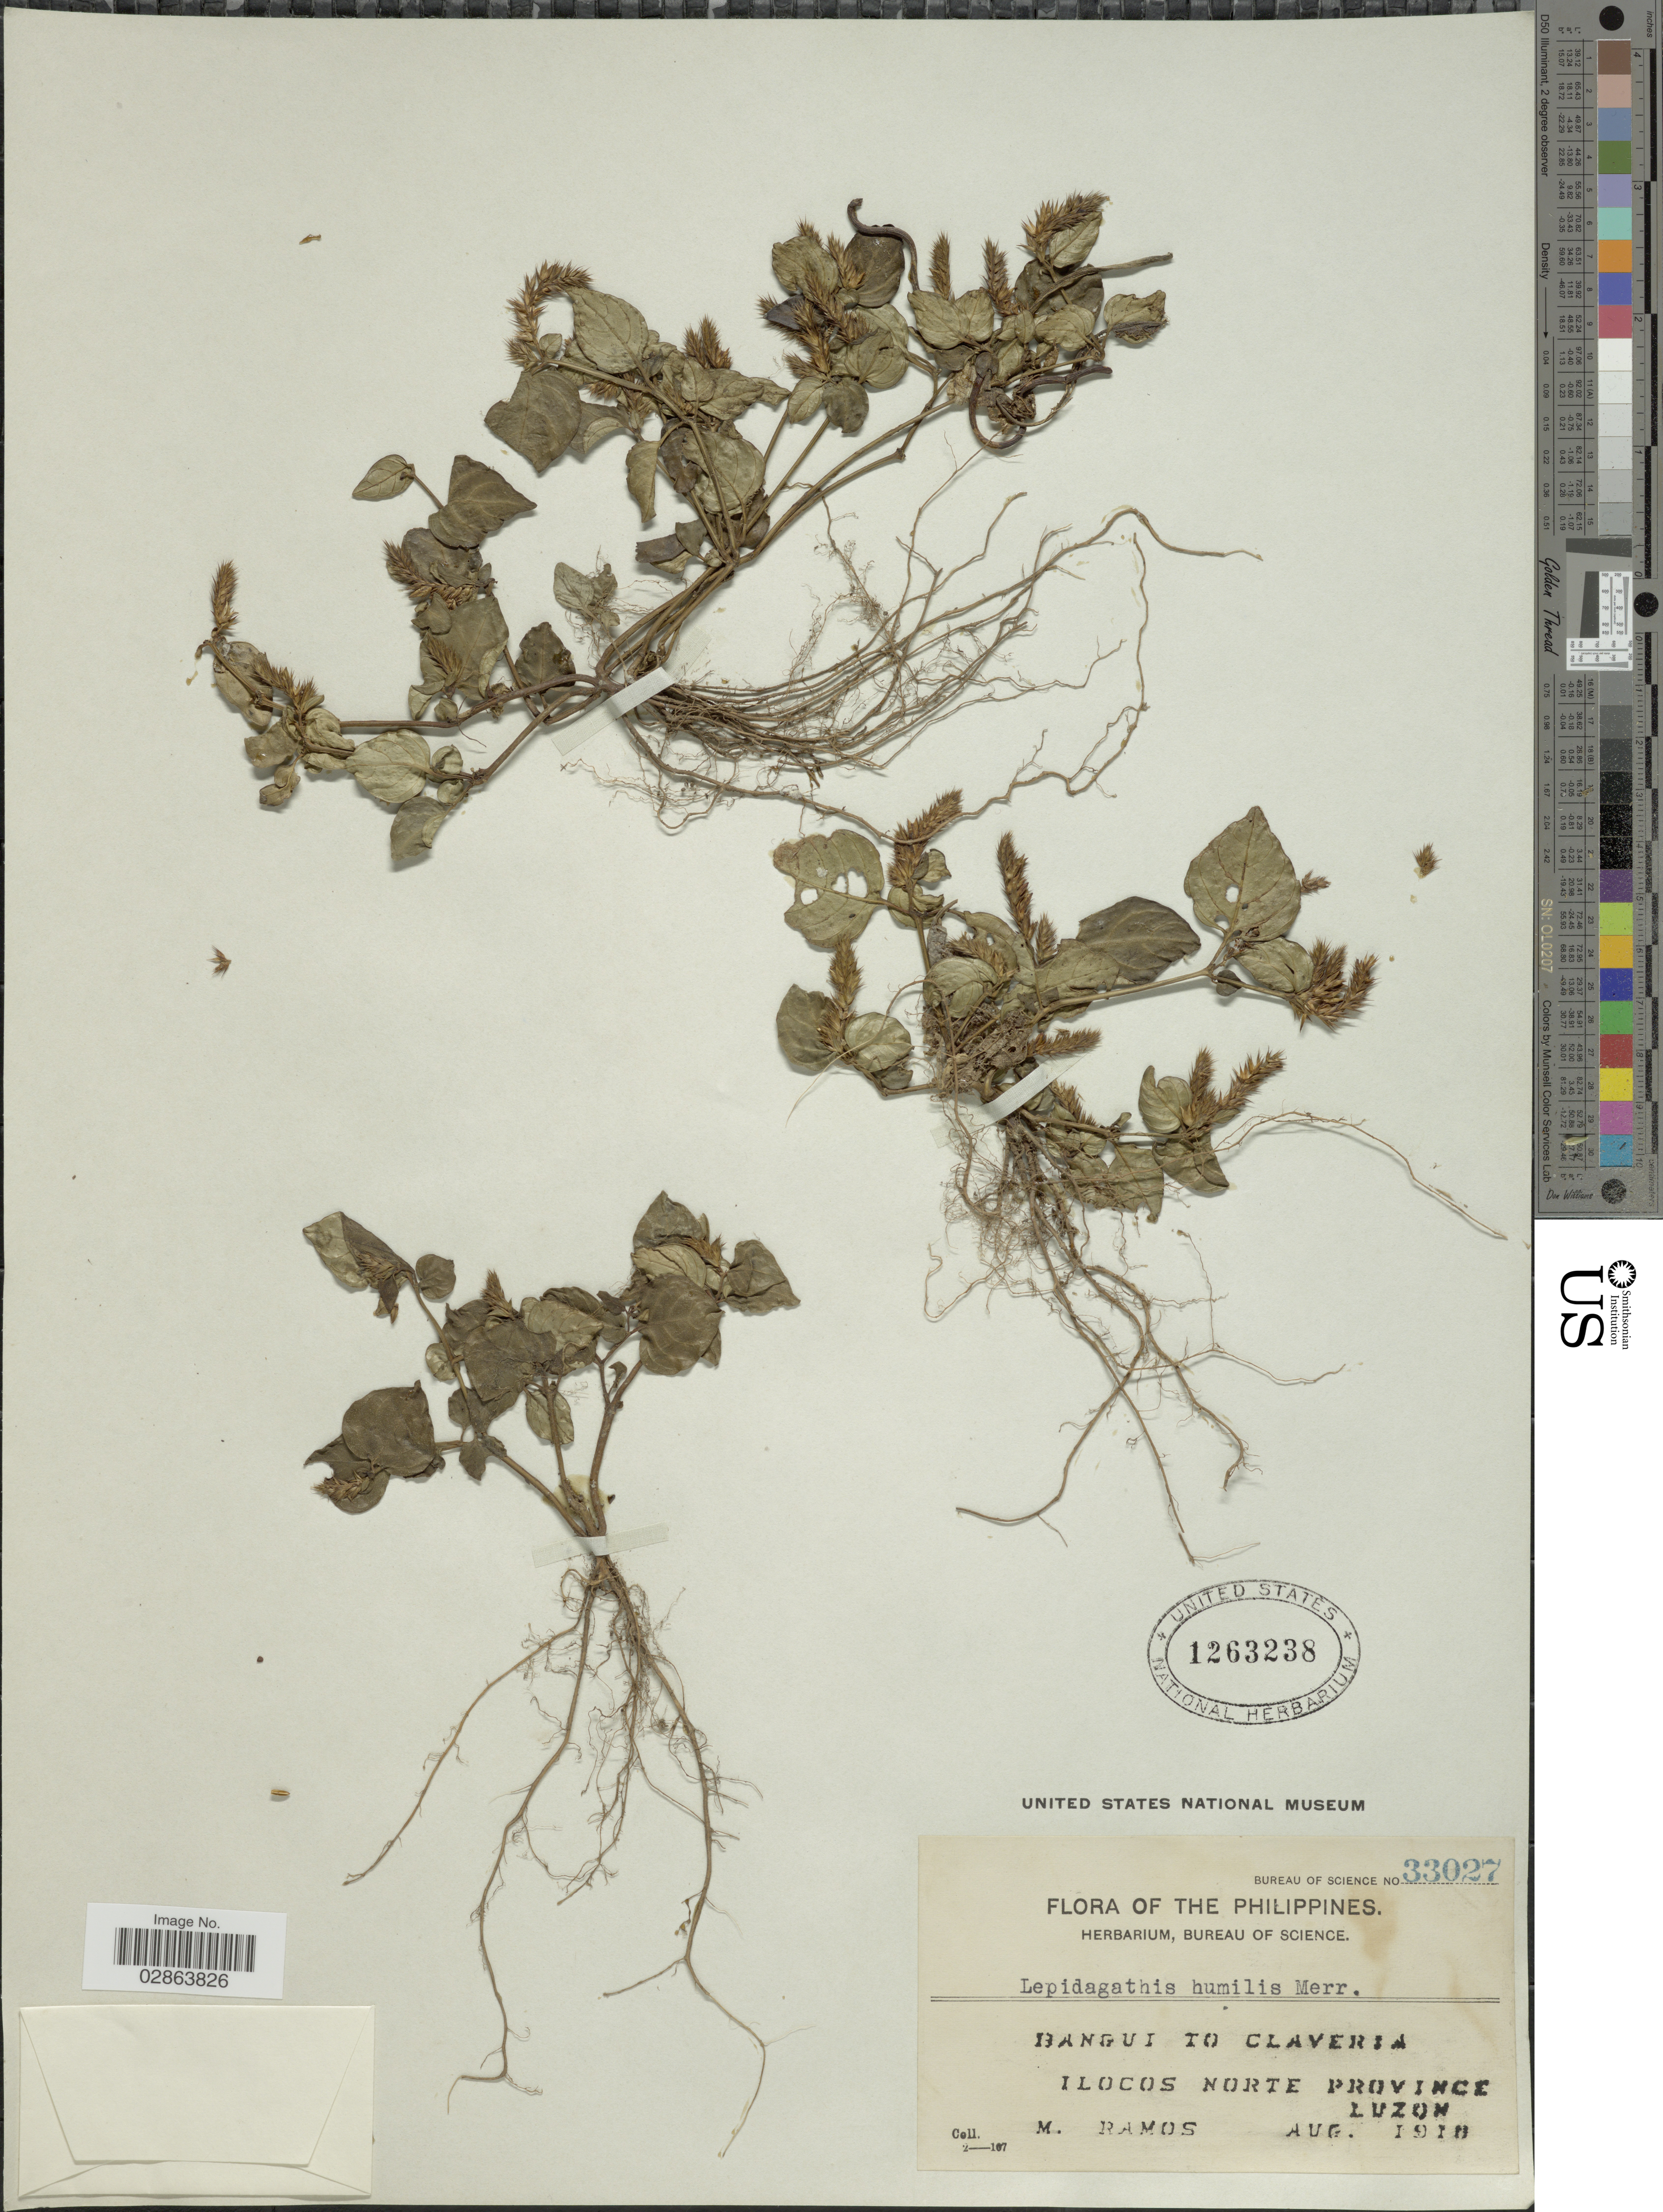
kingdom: Plantae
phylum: Tracheophyta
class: Magnoliopsida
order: Lamiales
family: Acanthaceae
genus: Lepidagathis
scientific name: Lepidagathis humilis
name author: Merr.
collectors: M. Ramos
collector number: Bureau of Science 33027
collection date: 1910-08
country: Philippines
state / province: Ilocos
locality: Bangui to Claveria, Ilocos Norte Province, Luzon.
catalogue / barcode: US 1263238